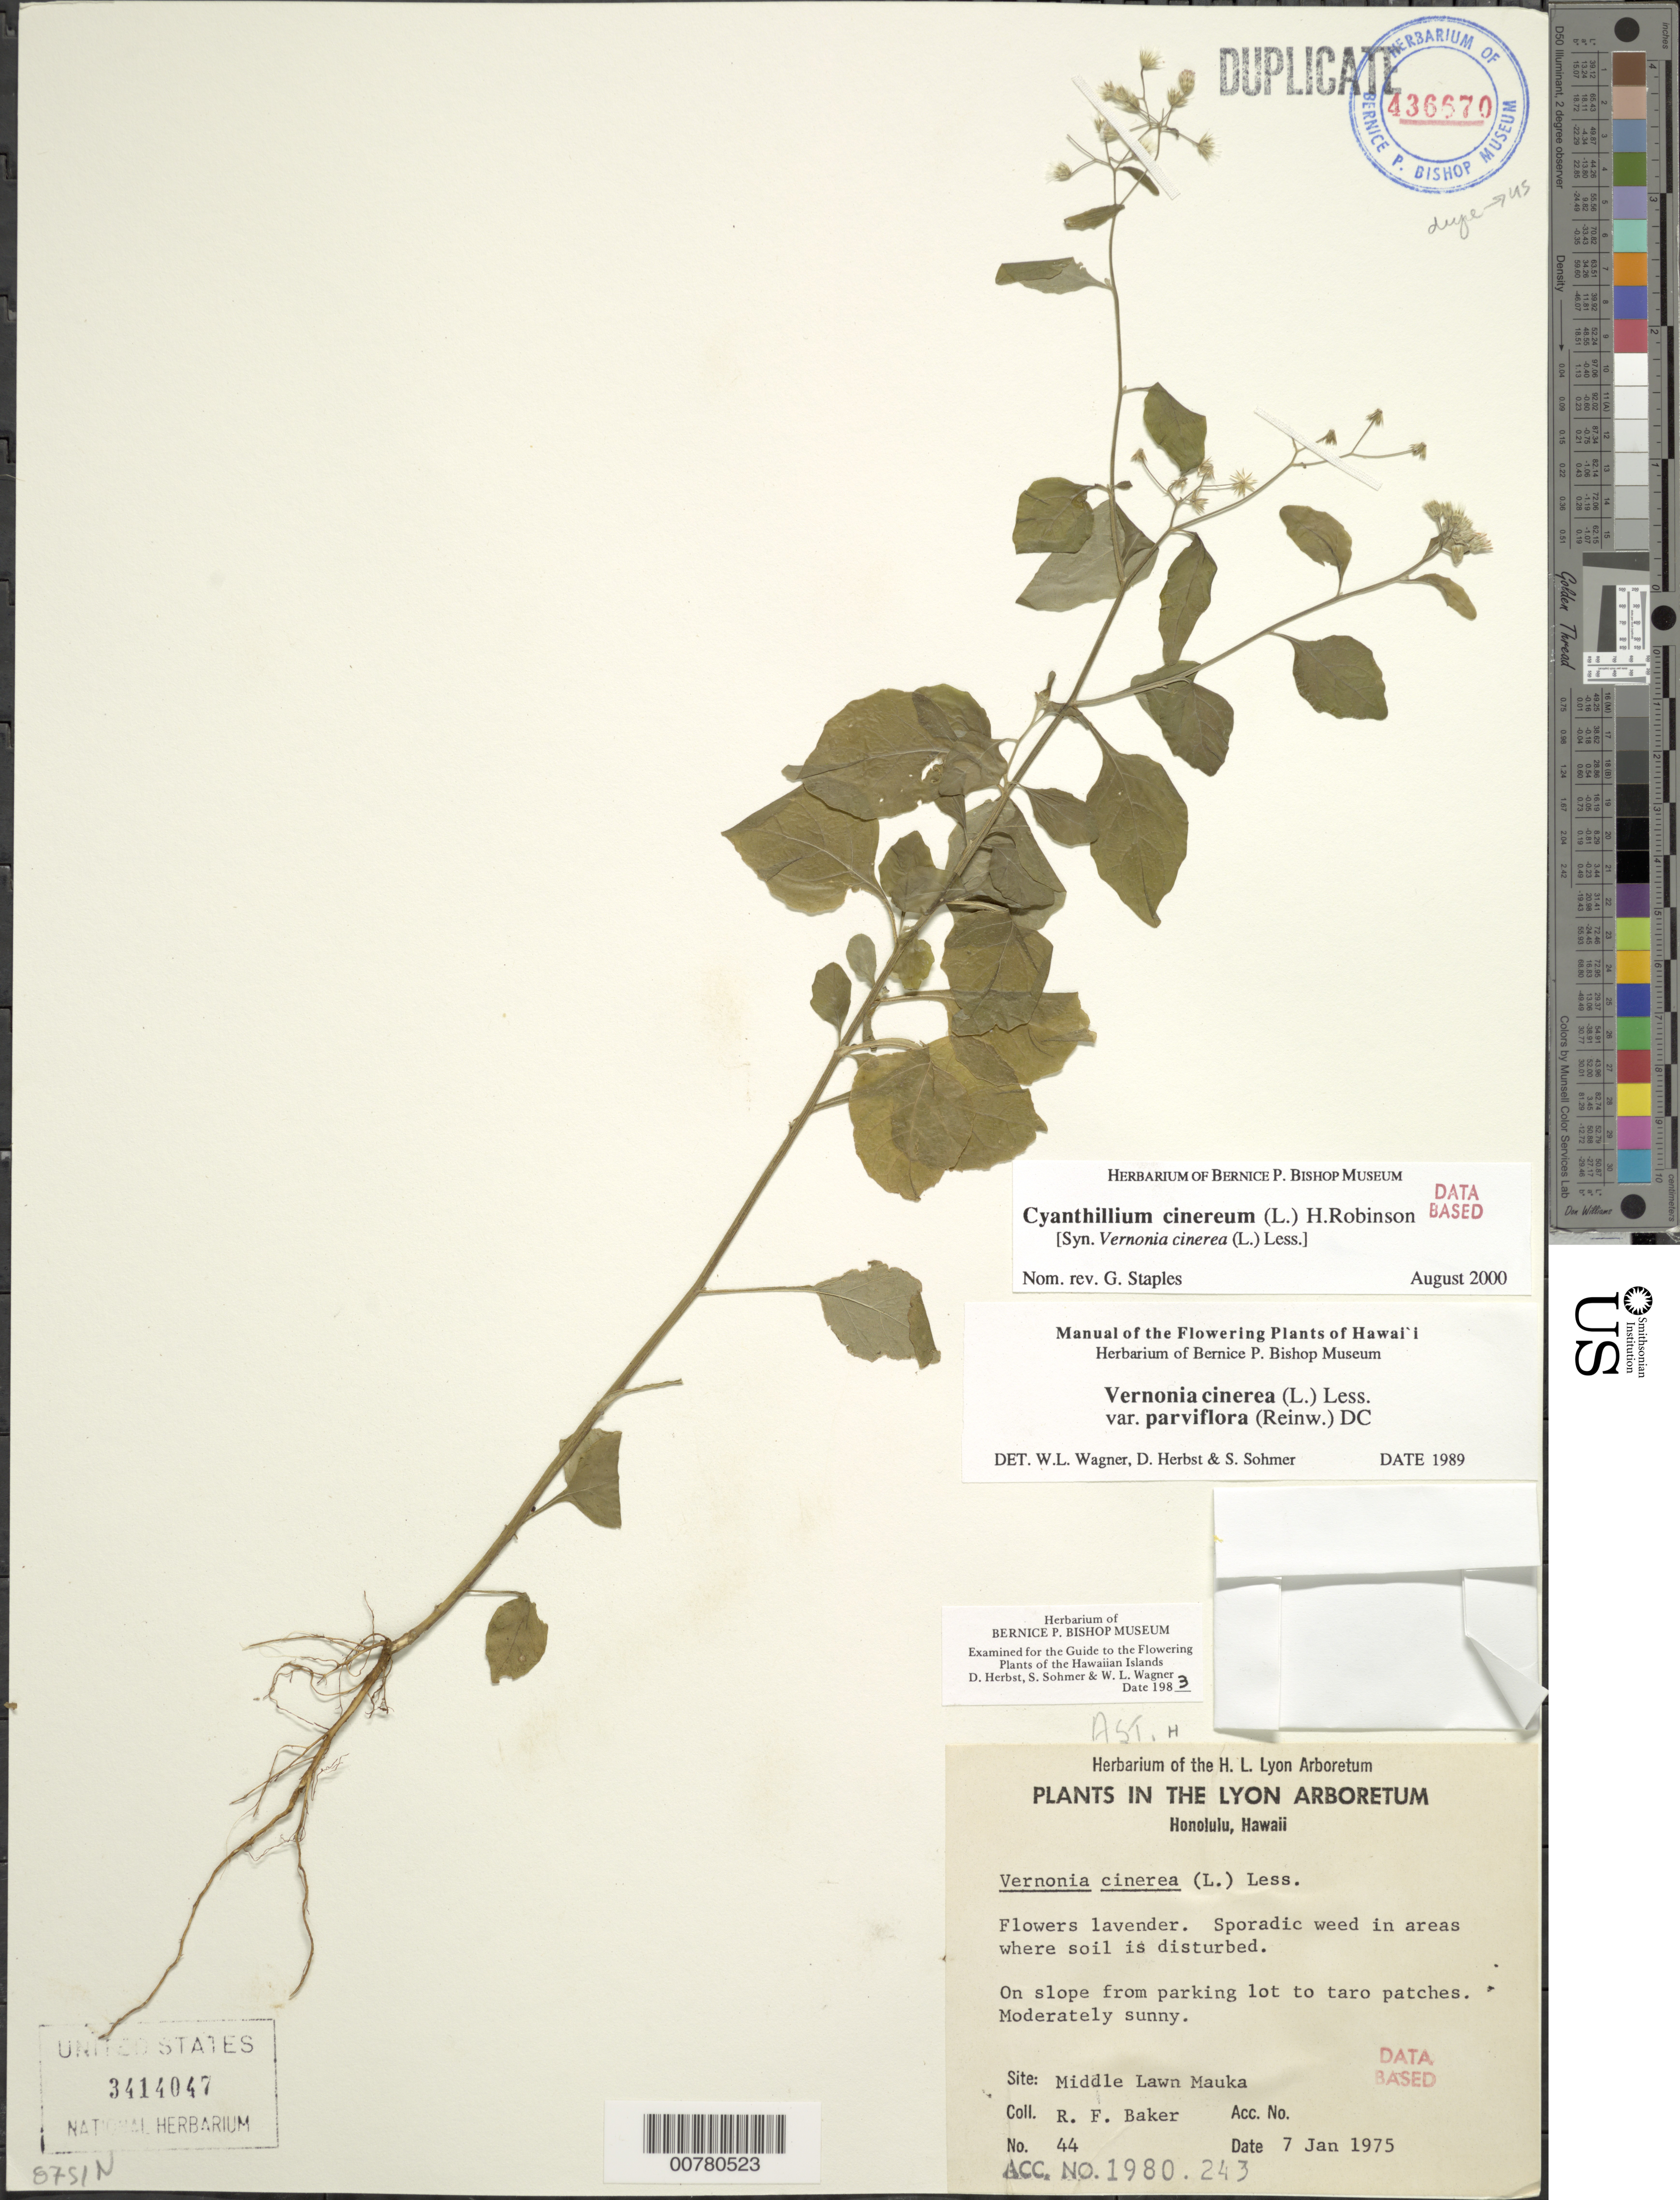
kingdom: Plantae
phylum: Tracheophyta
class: Magnoliopsida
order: Asterales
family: Asteraceae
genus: Cyanthillium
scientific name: Cyanthillium cinereum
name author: (L.) H. Rob.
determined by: Staples, G. W.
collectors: R. F. Baker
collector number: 44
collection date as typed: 7 Jan 1975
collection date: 1975-01-07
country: United States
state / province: Hawaii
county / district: Honolulu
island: Oahu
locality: Lyon Arboretum Middle lawn mauka.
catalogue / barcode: US 3414047